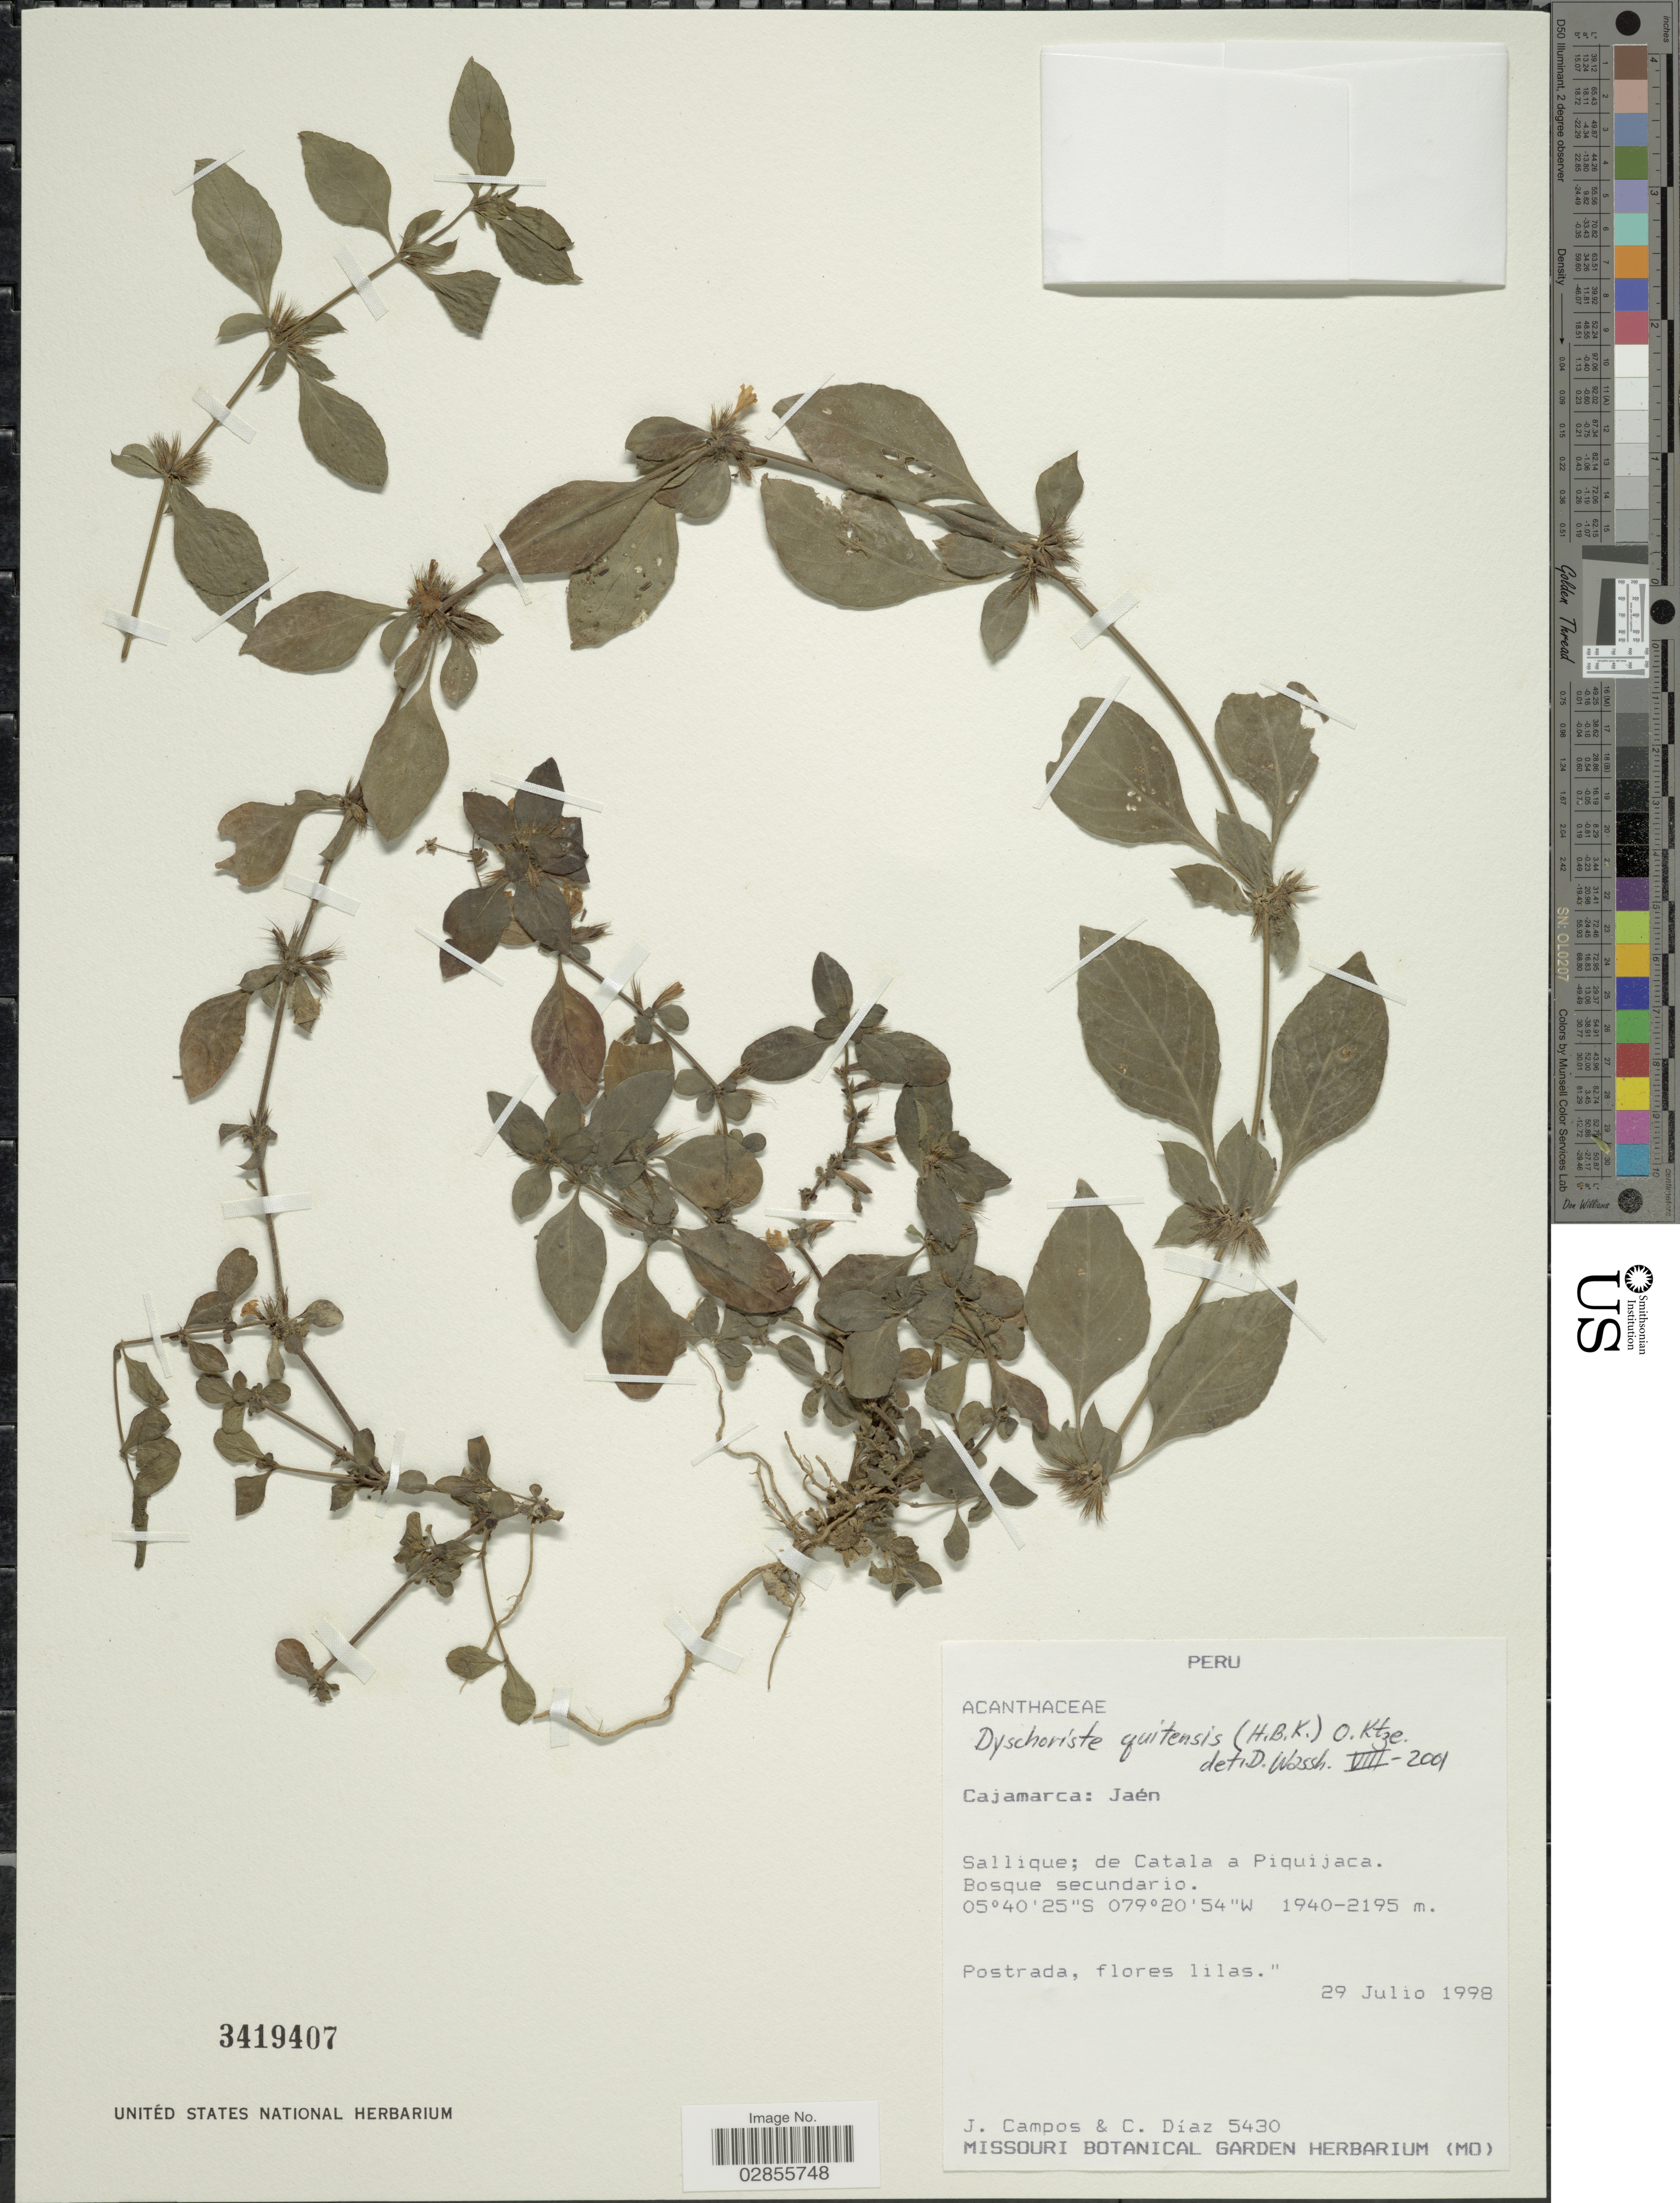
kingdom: Plantae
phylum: Tracheophyta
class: Magnoliopsida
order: Lamiales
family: Acanthaceae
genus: Dyschoriste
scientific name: Dyschoriste quitensis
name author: (Kunth) Kuntze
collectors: J. Campos & C. Díaz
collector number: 5430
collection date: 1998-07-29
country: Peru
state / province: Cajamarca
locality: Jaén. Sallique; de Catala a Piquijaca.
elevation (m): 1940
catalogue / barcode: US 3419407